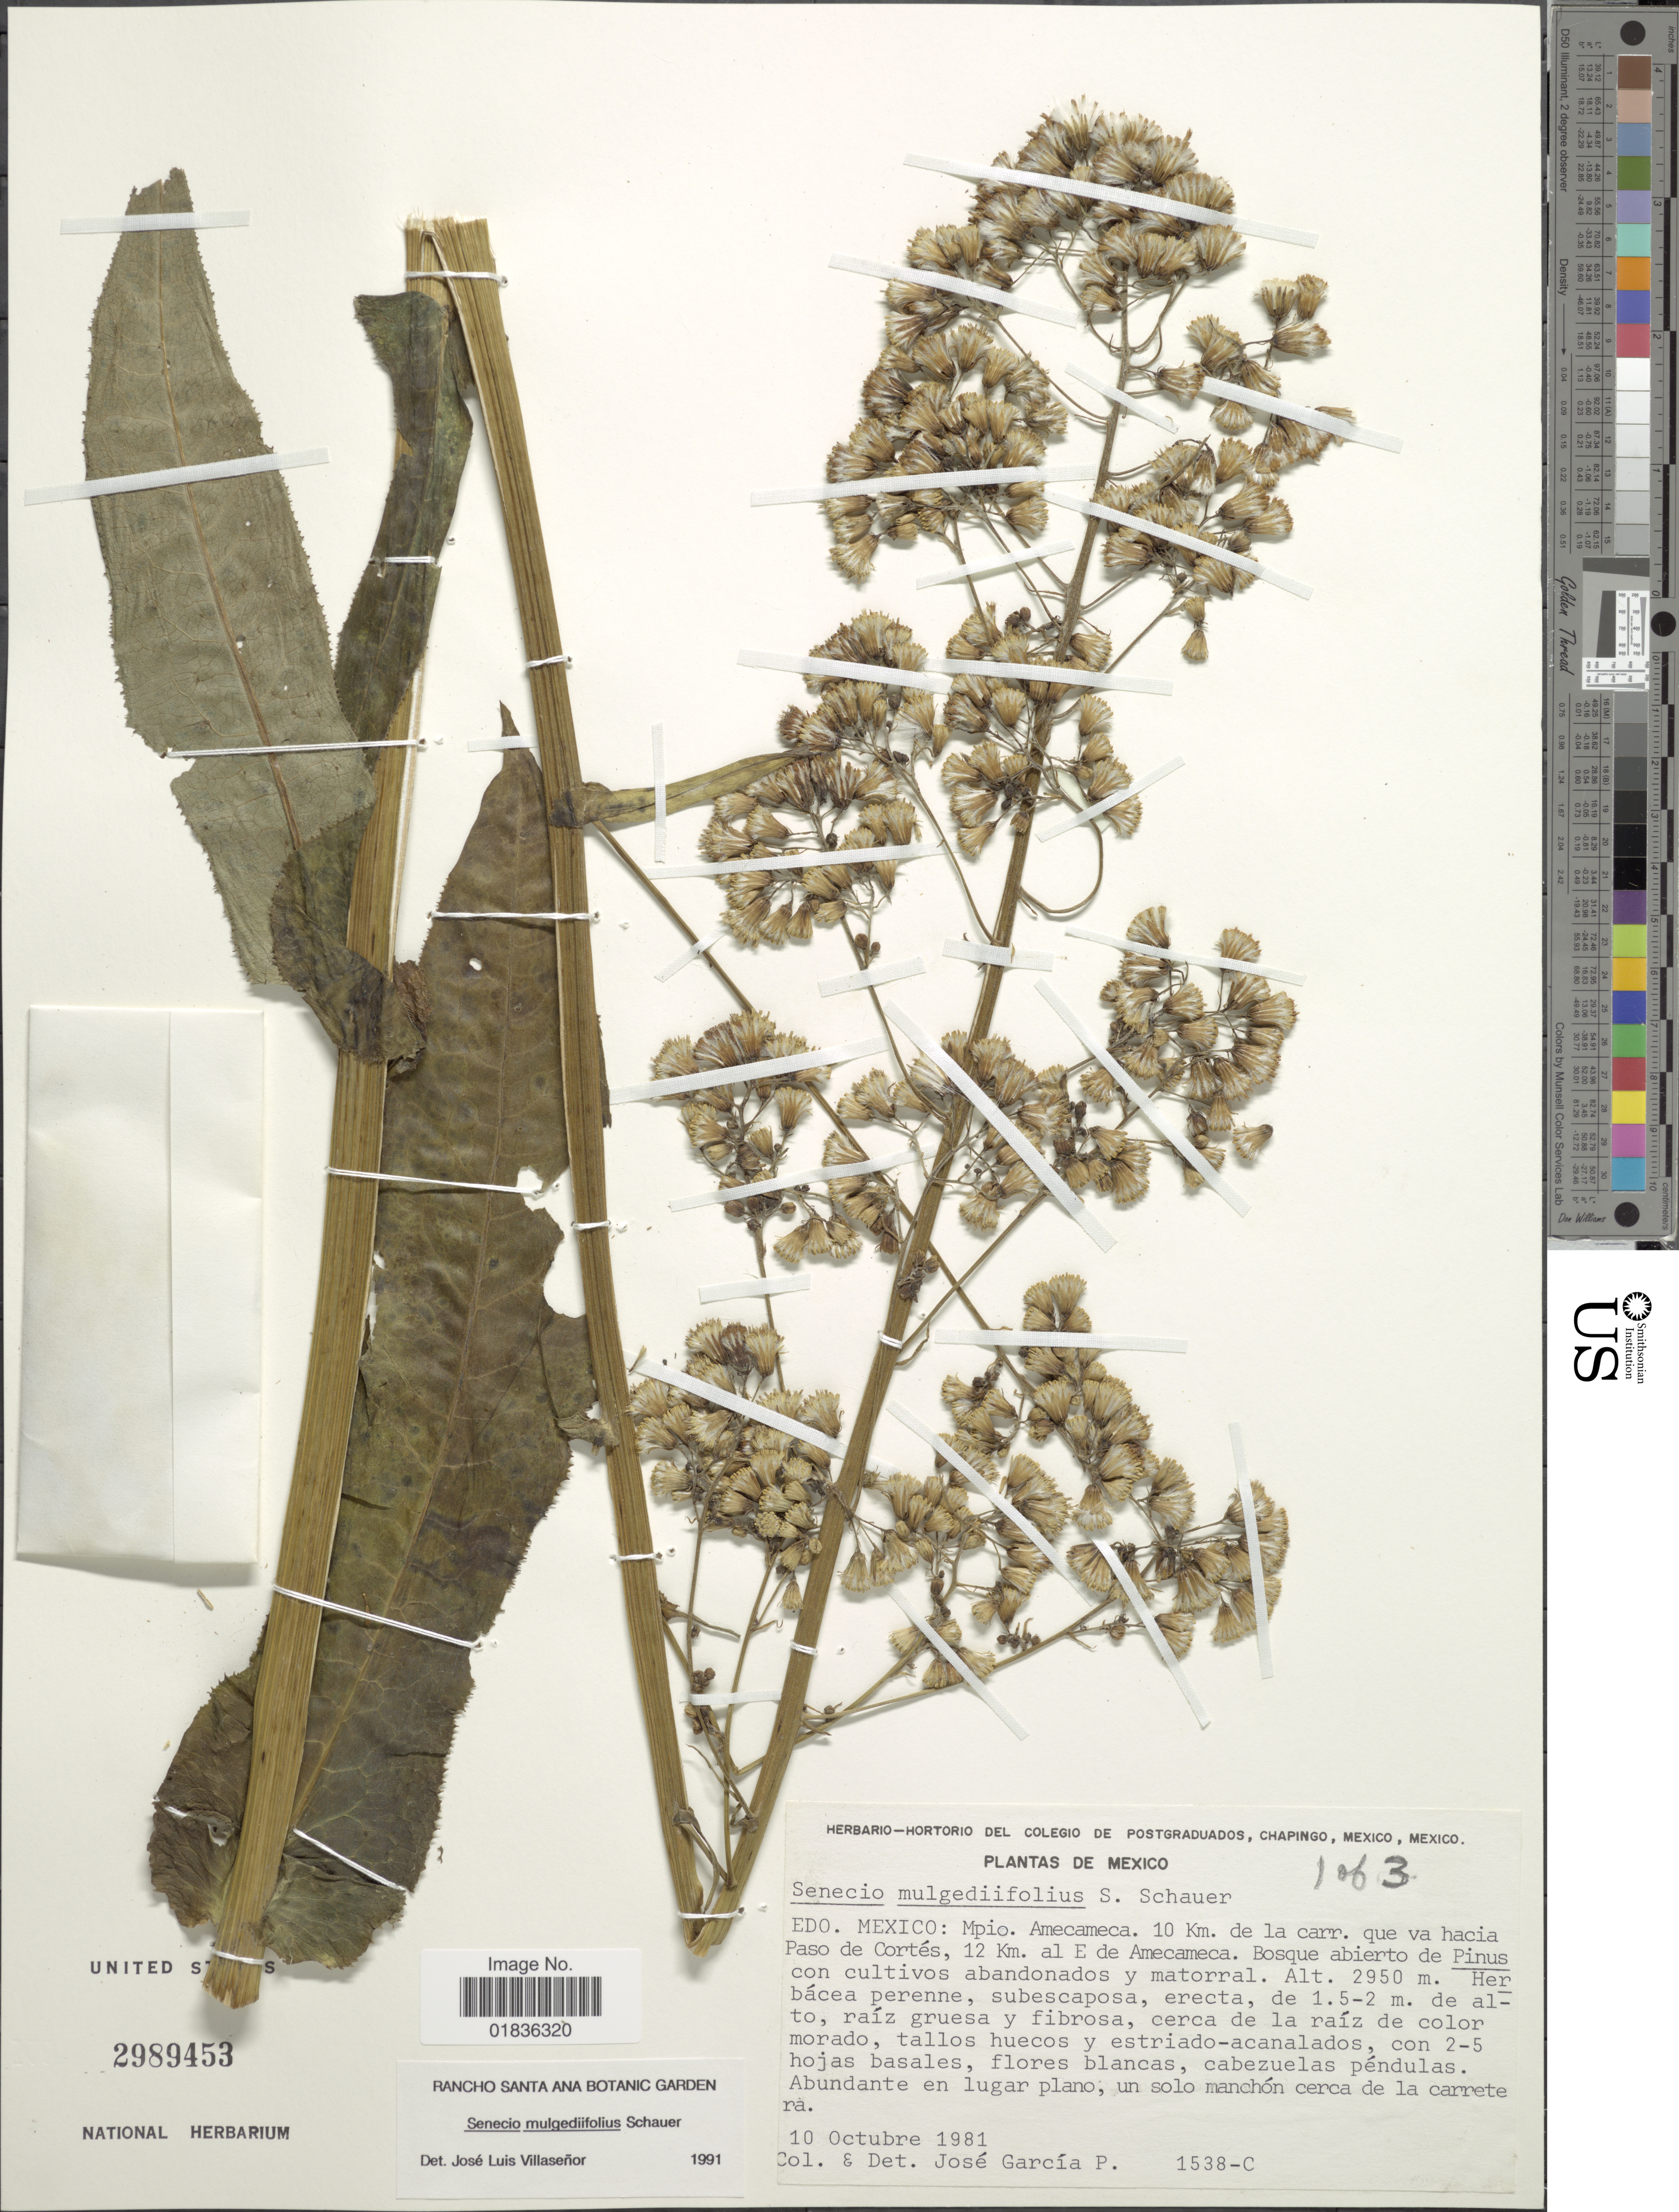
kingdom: Plantae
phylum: Tracheophyta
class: Magnoliopsida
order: Asterales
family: Asteraceae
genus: Senecio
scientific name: Senecio mulgediifolius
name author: Schauer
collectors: J. García-P.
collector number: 1538-C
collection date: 1981-10-10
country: Mexico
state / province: México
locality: Mpio. Amecameca, 10 Km. de la carr. que va hacia Paso de Cortes, 12 Km. al E de Amecameca, bosque con cultivos abandonados y matorral.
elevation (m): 2950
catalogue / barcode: US 2989453